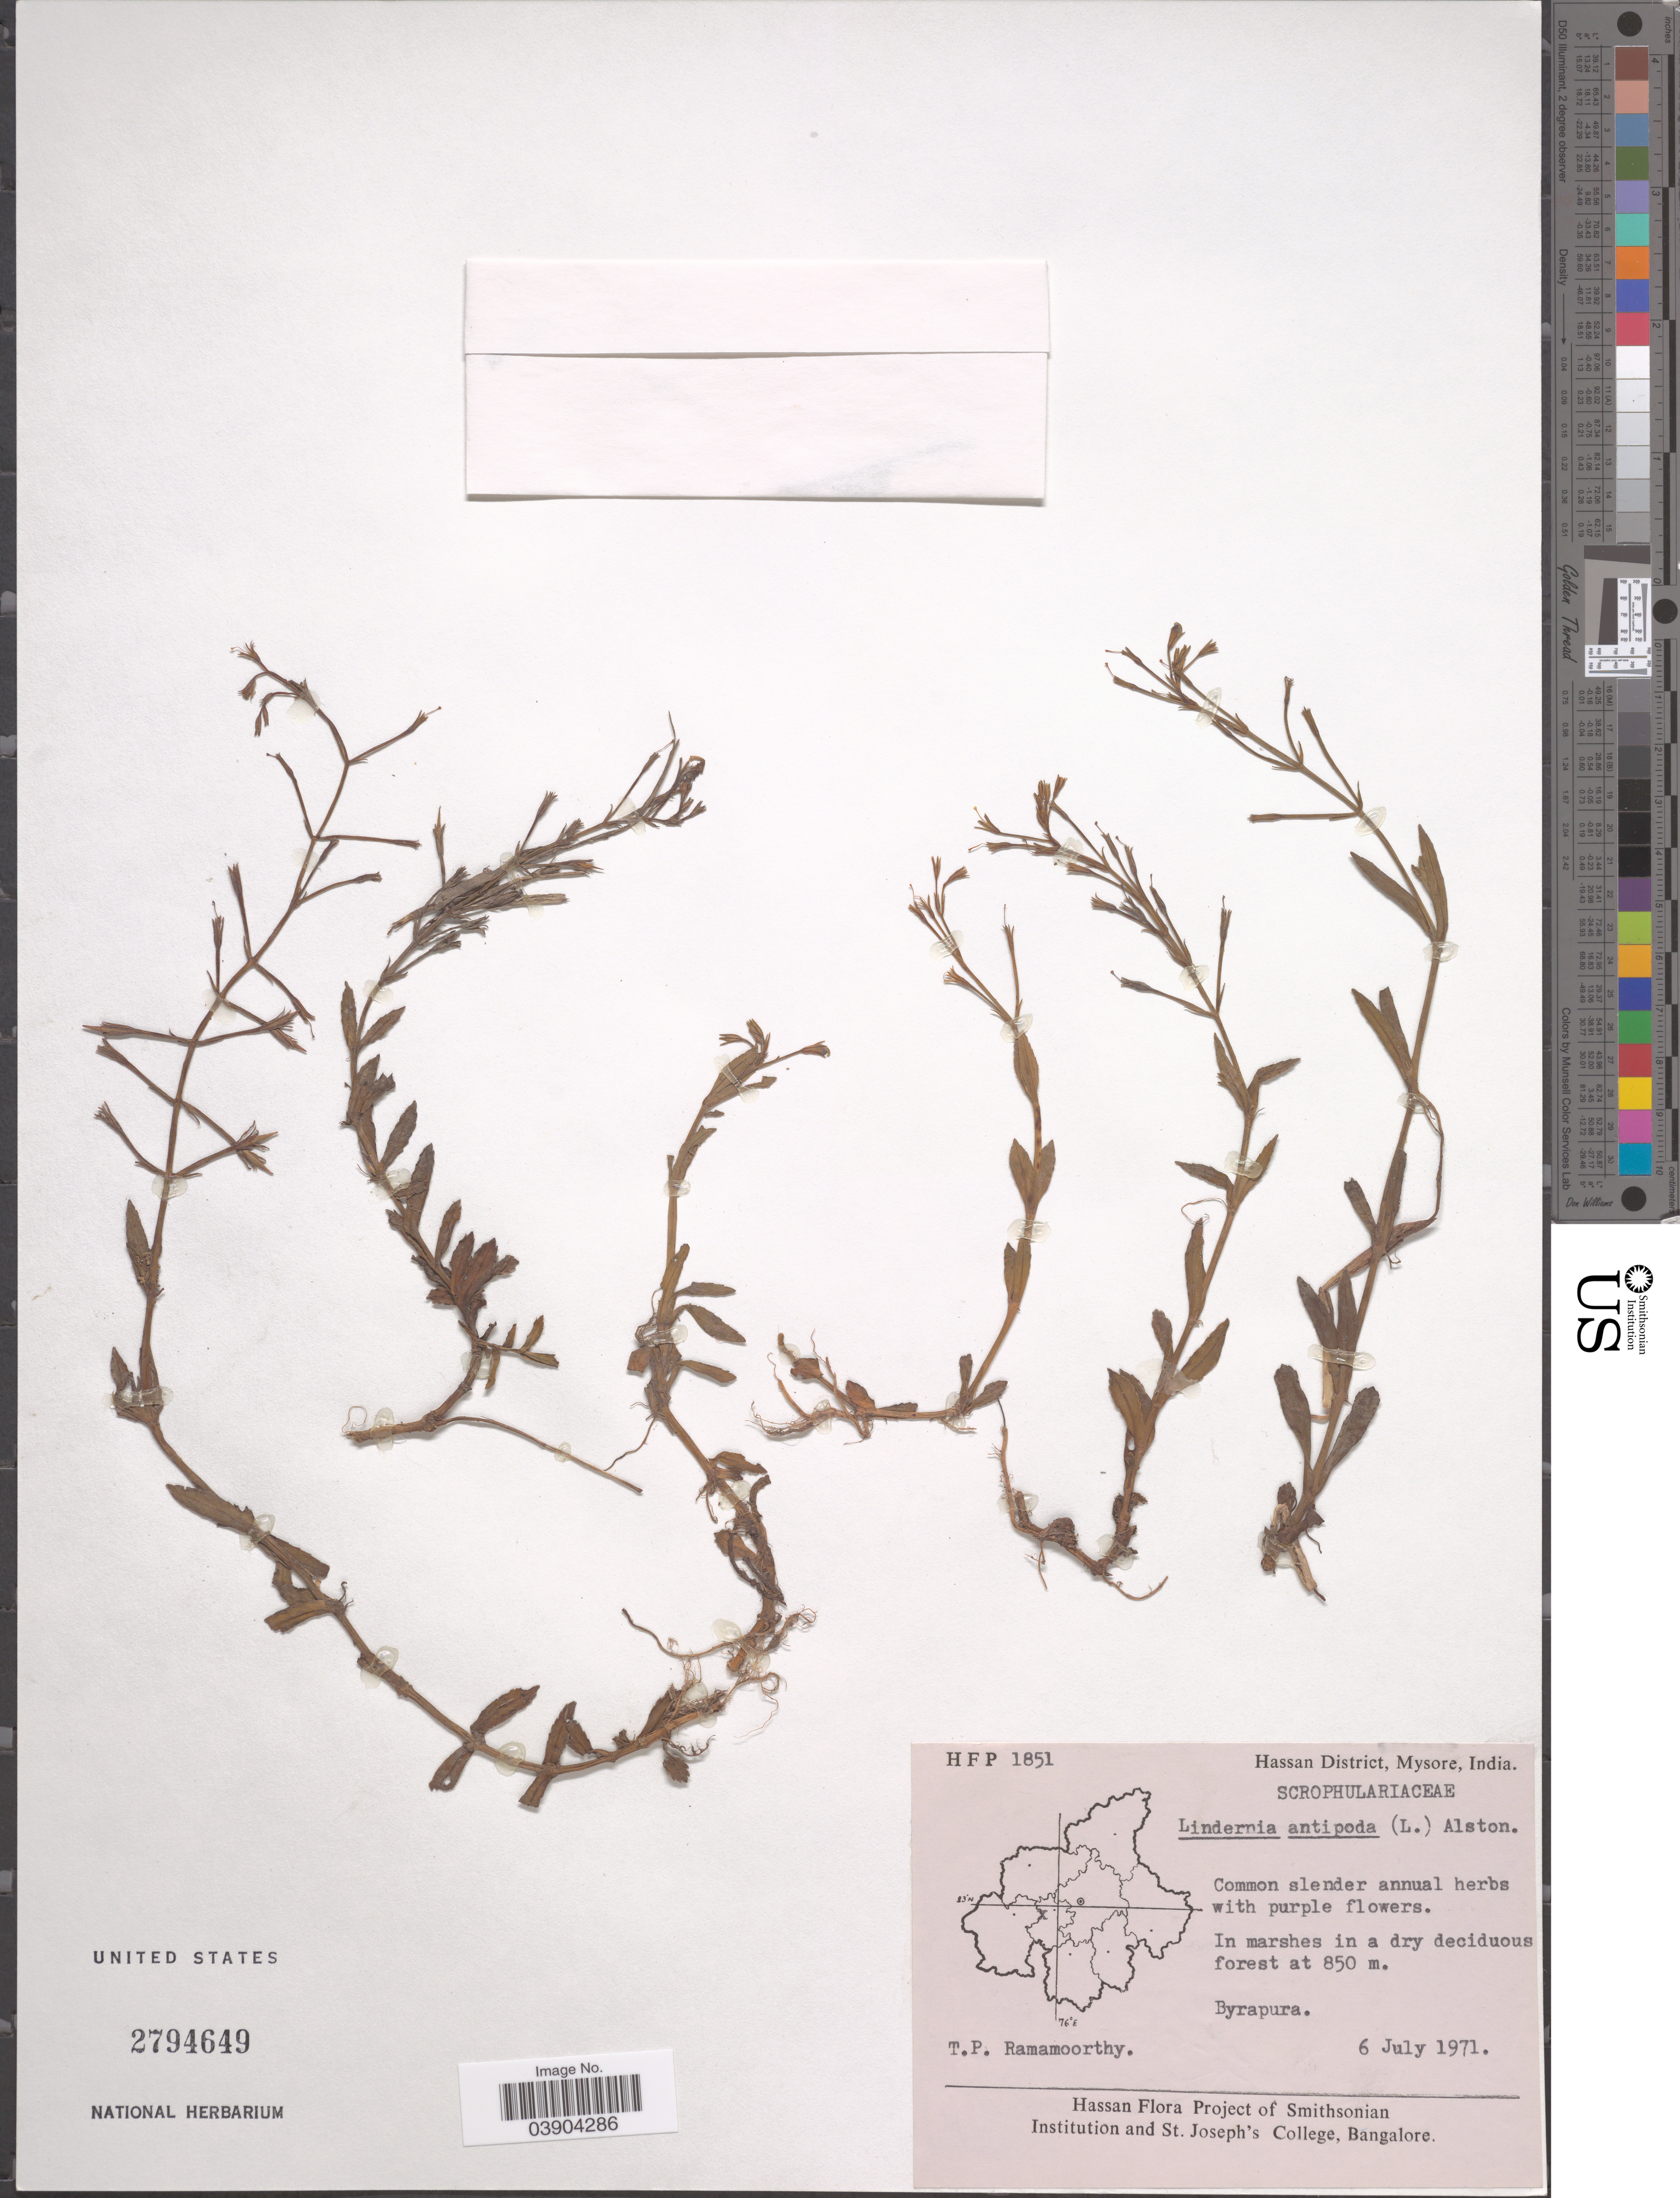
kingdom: Plantae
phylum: Tracheophyta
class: Magnoliopsida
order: Lamiales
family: Linderniaceae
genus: Lindernia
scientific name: Lindernia antipoda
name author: (L.) Alston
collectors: T. P. Ramamoorthy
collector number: HFP1851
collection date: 1971-07-06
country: India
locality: Hassan District, Mysore. Byrapura.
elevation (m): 850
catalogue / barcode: US 2794649